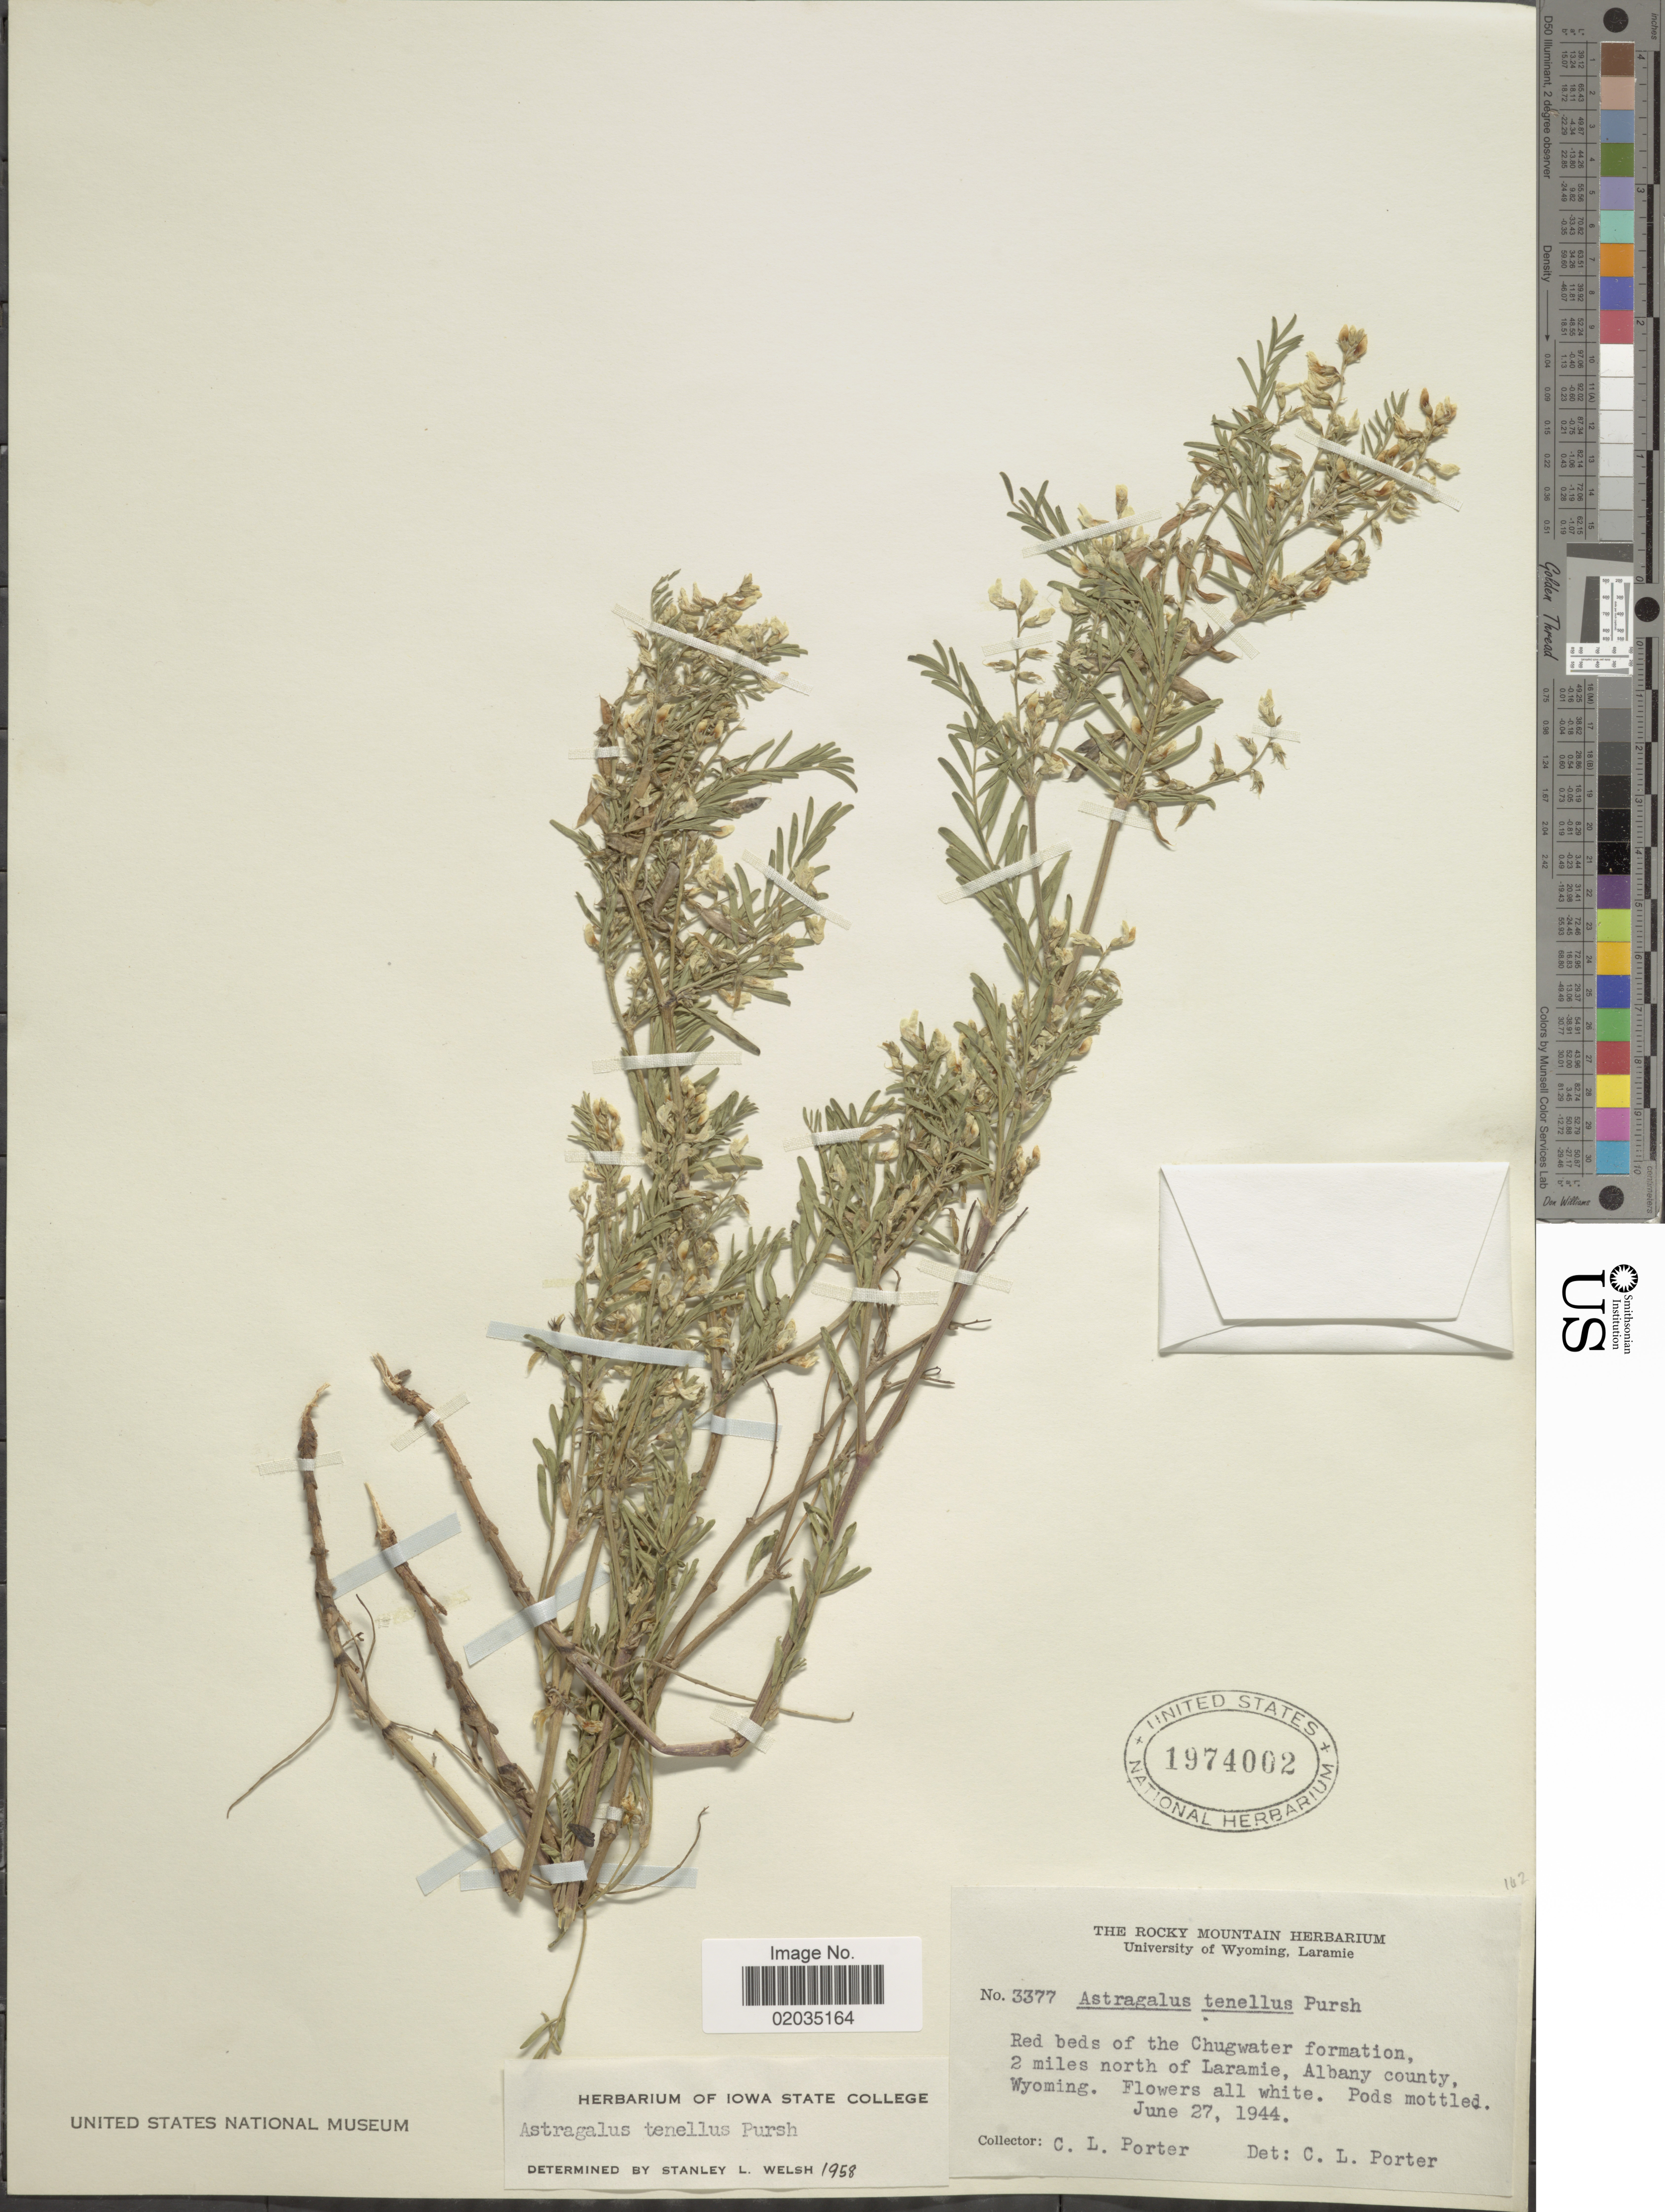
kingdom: Plantae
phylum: Tracheophyta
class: Magnoliopsida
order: Fabales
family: Fabaceae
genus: Astragalus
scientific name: Astragalus tenellus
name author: Pursh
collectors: C. L. Porter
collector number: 3377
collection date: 1944-06-27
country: United States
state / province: Wyoming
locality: Red beds of the Chugwater formation, 2 miles north of Laramie, Albany county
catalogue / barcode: US 1974002